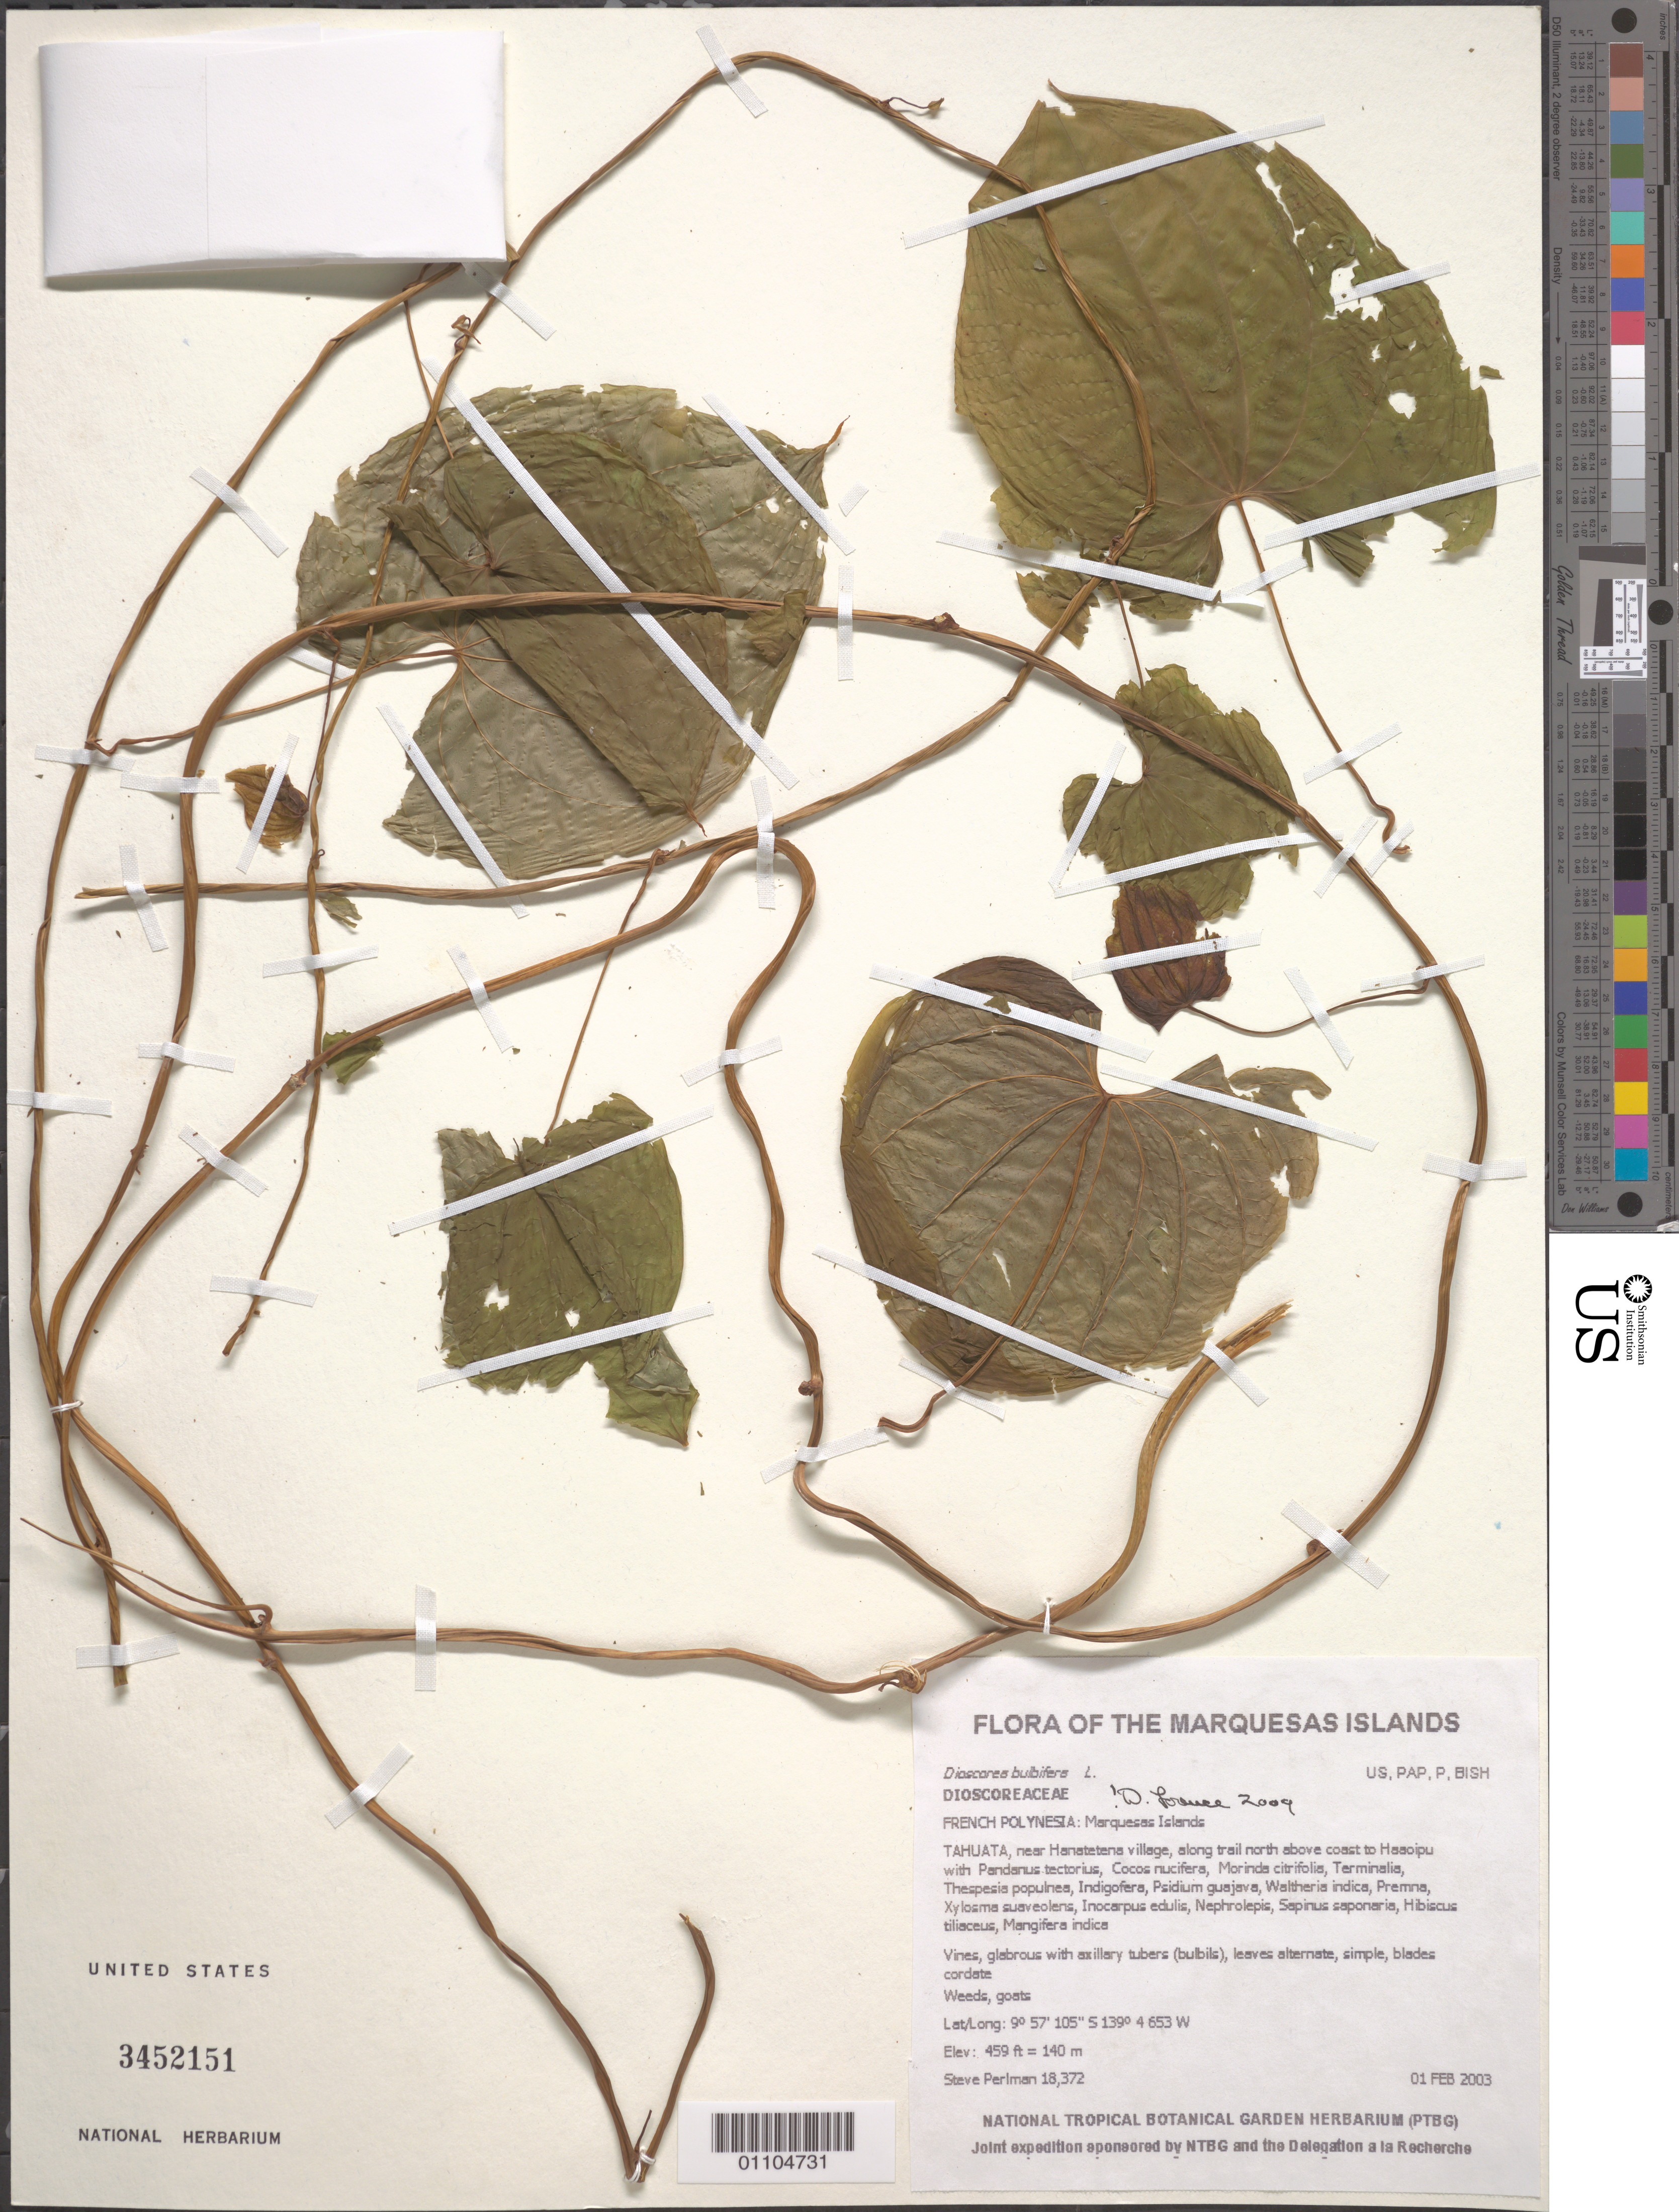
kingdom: Plantae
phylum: Tracheophyta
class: Liliopsida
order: Dioscoreales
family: Dioscoreaceae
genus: Dioscorea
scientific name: Dioscorea bulbifera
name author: L.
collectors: S. P. Perlman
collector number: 18372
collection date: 2003-02-01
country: French Polynesia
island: Tahuata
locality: Near Hanatetena village, along trail north above coast to Haaoipu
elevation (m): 140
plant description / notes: Weeds, goats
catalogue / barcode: US 3452151